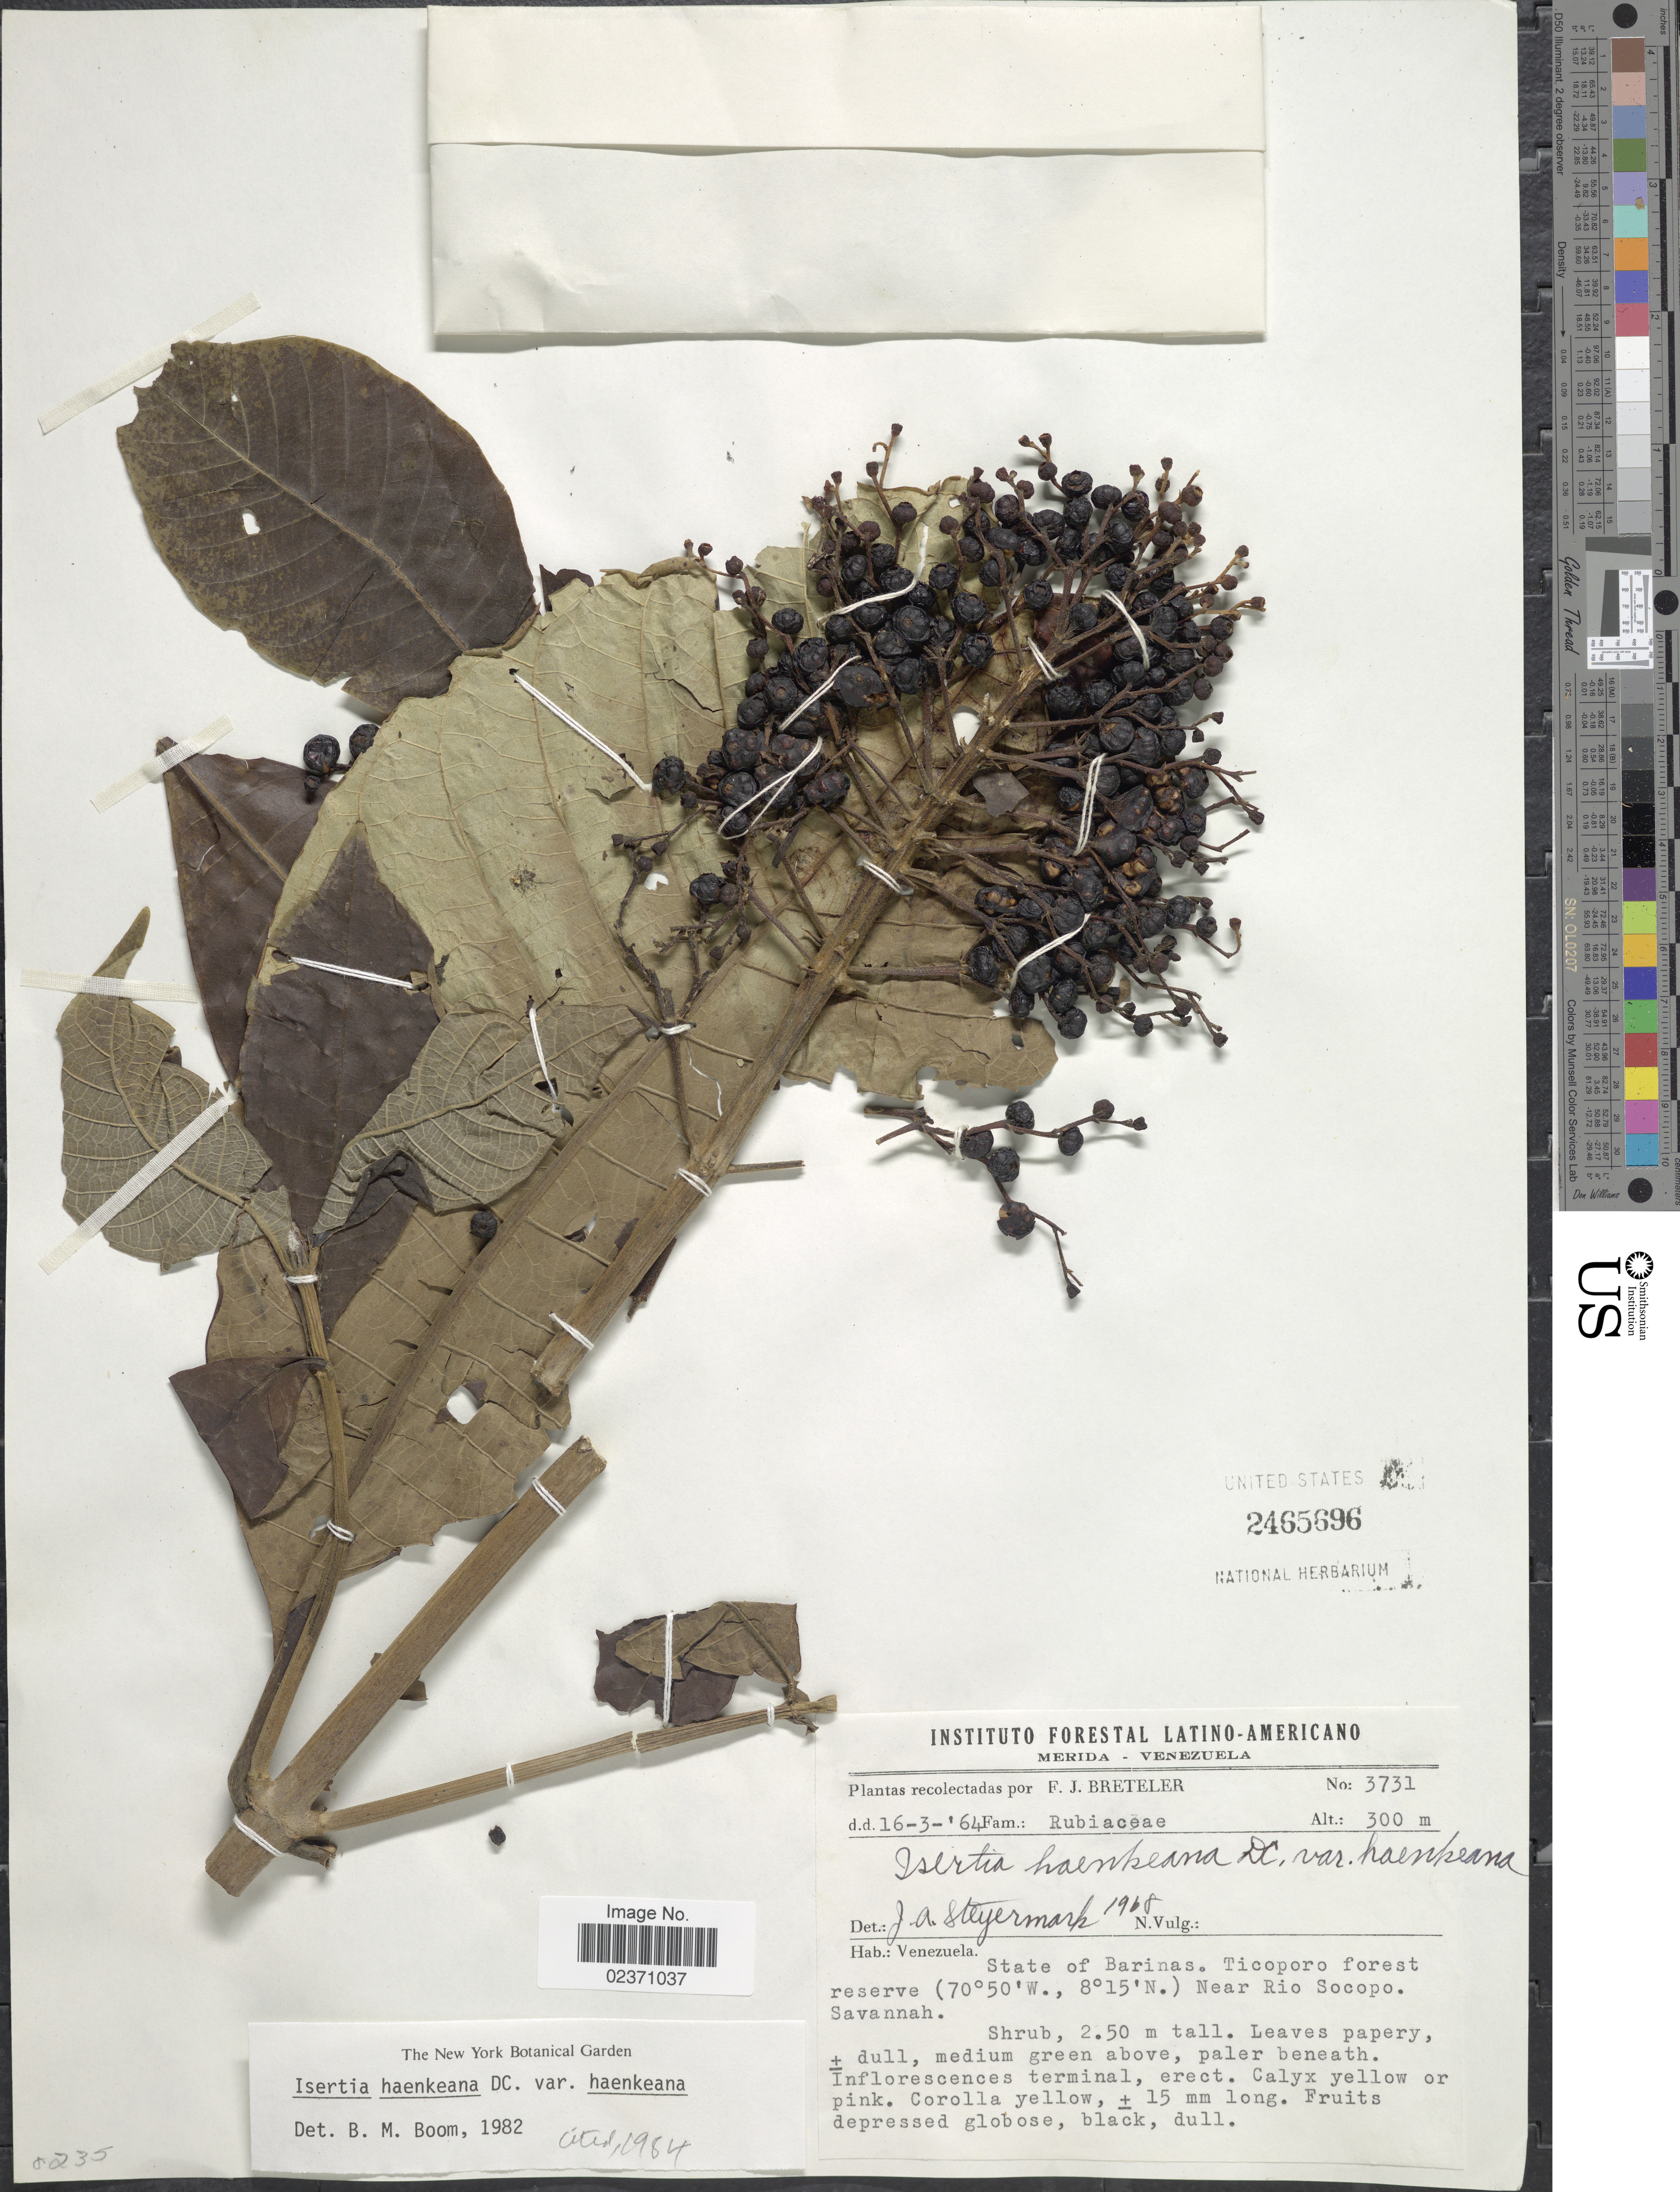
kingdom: Plantae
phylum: Tracheophyta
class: Magnoliopsida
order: Gentianales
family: Rubiaceae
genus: Isertia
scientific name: Isertia haenkeana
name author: DC.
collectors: F. J. Breteler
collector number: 3731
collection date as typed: Transcribed d/m/y: 16/3/64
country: Venezuela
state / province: Barinas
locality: Ticoporo forest reserve. Near Rio Socopo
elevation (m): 300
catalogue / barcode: US 2465696